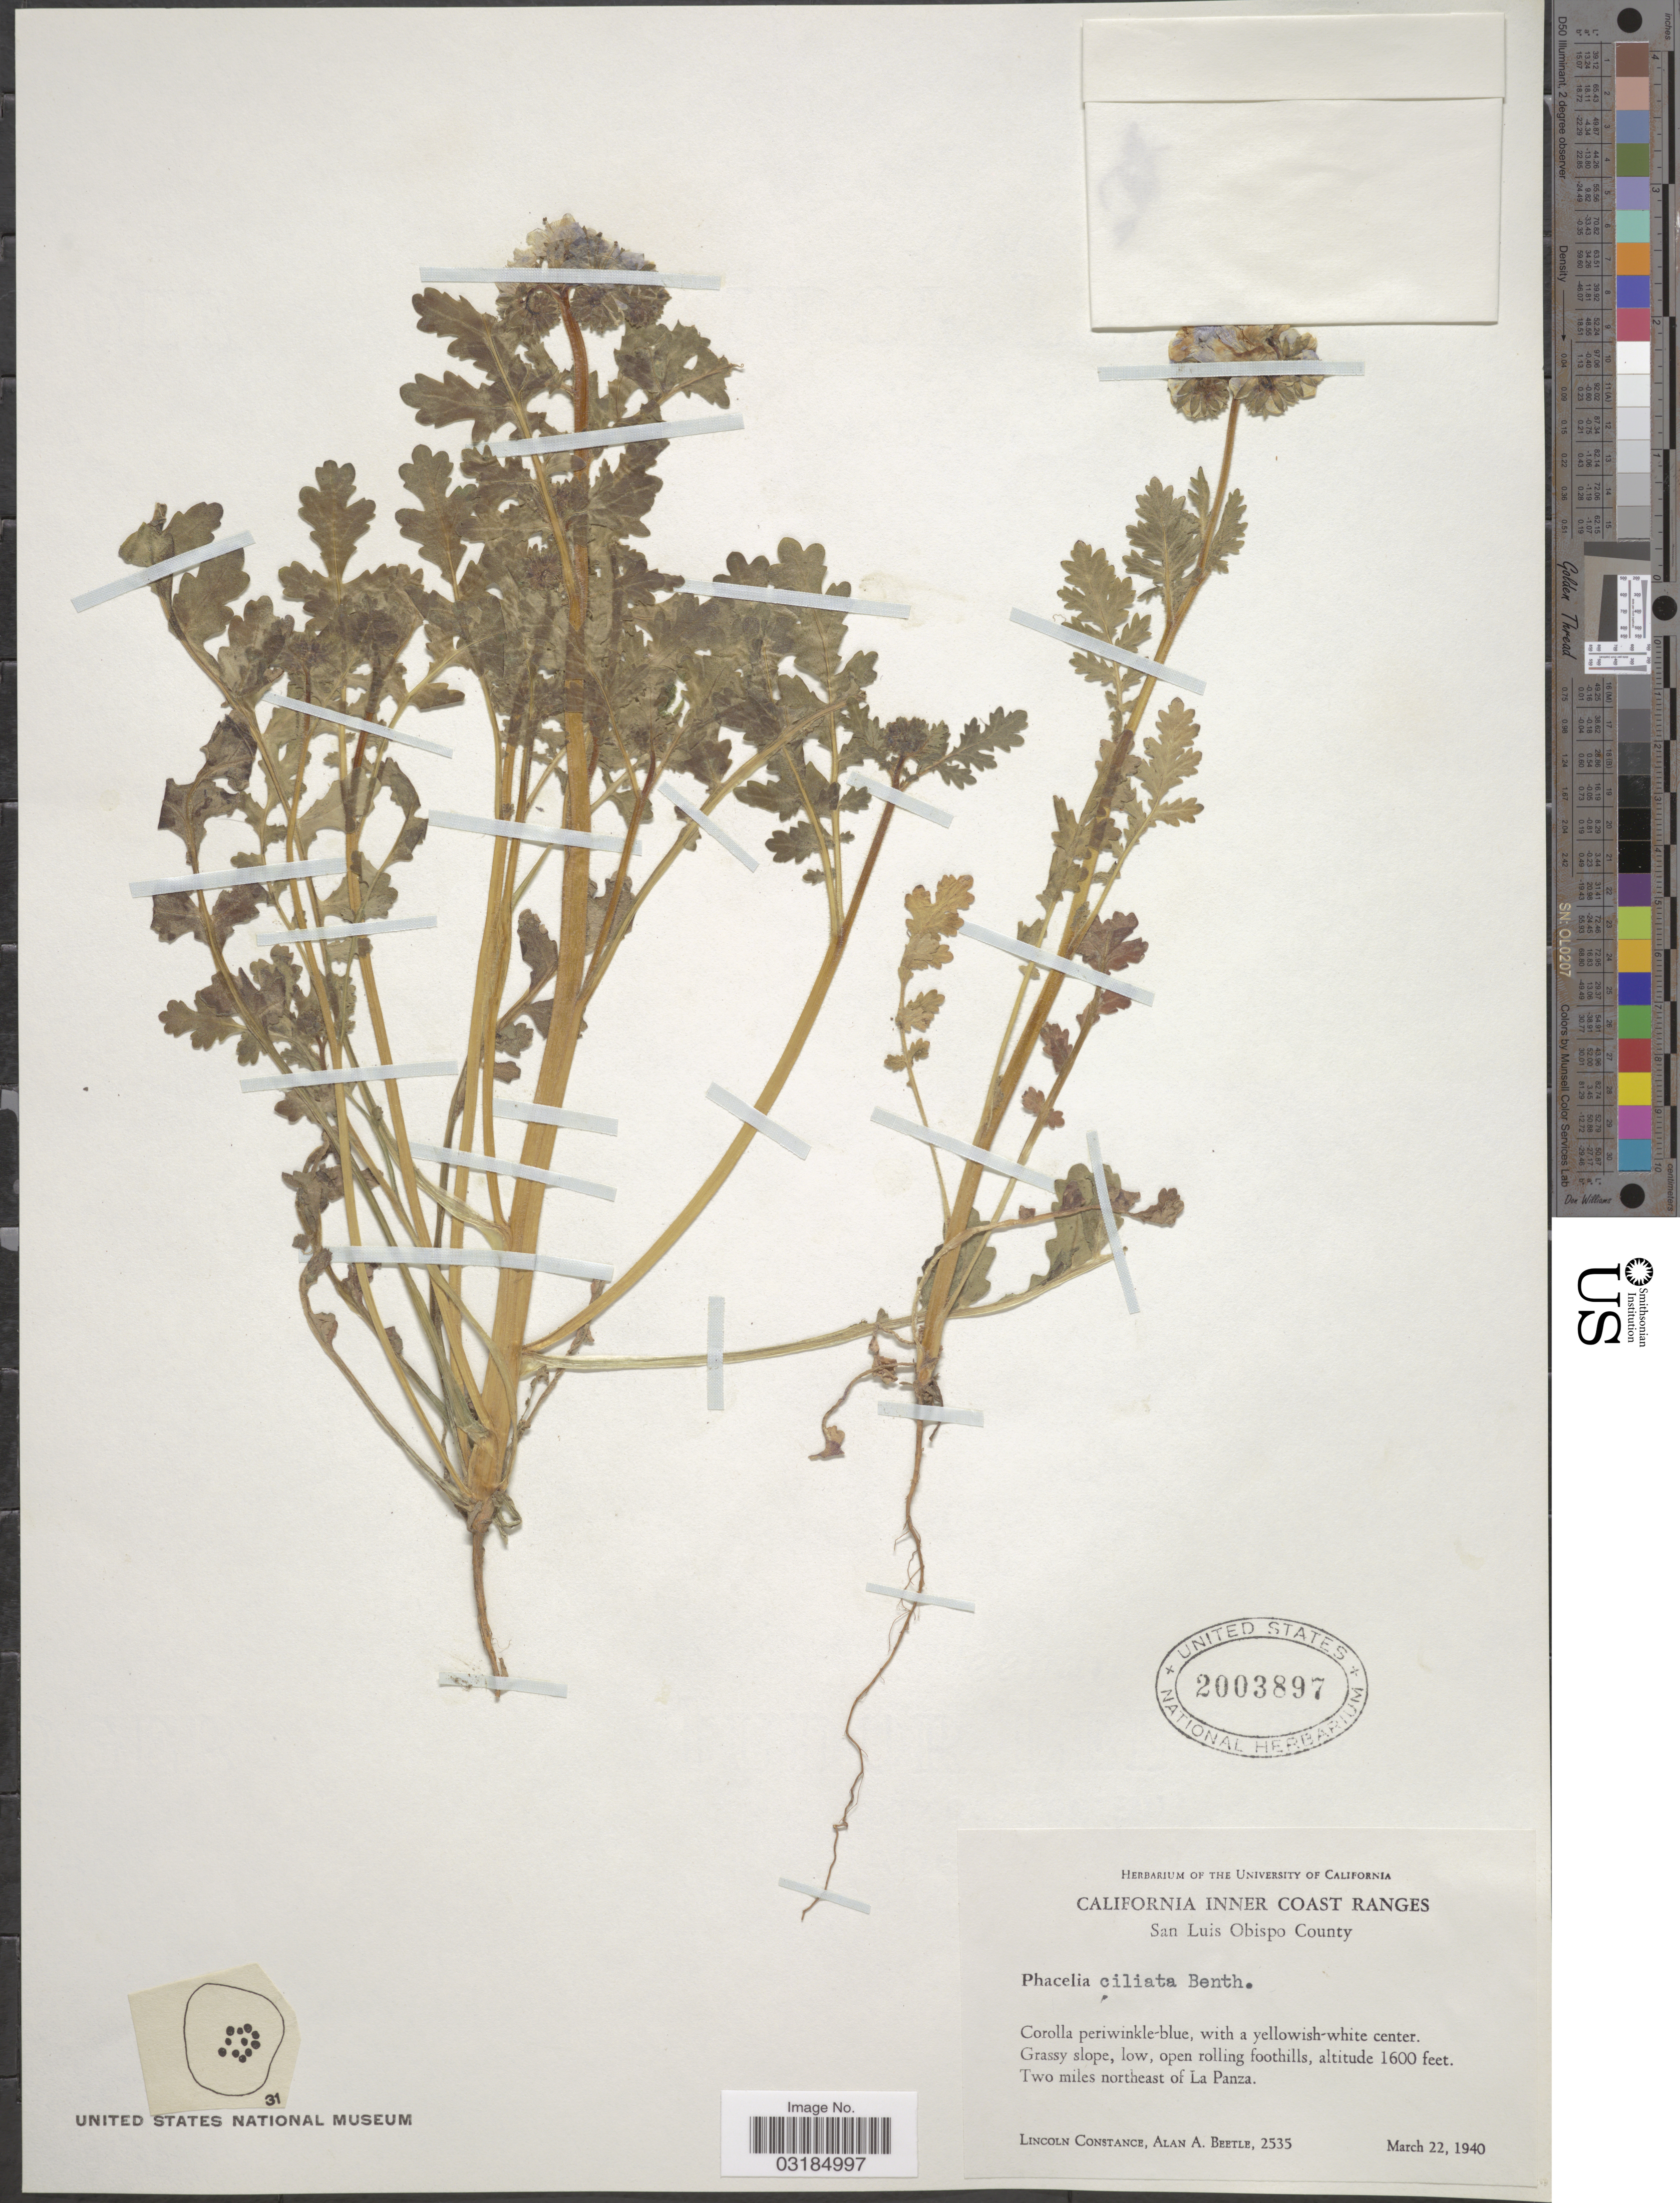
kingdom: Plantae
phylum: Tracheophyta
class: Magnoliopsida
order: Boraginales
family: Hydrophyllaceae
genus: Phacelia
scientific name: Phacelia ciliata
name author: Benth.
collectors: L. Constance & A. A. Beetle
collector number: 2535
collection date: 1940-03-22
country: United States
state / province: California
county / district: San Luis Obispo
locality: California Inner Coast Ranges. San Luis Obispo County. Two miles northeast of La Panza.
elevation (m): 488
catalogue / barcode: US 2003897